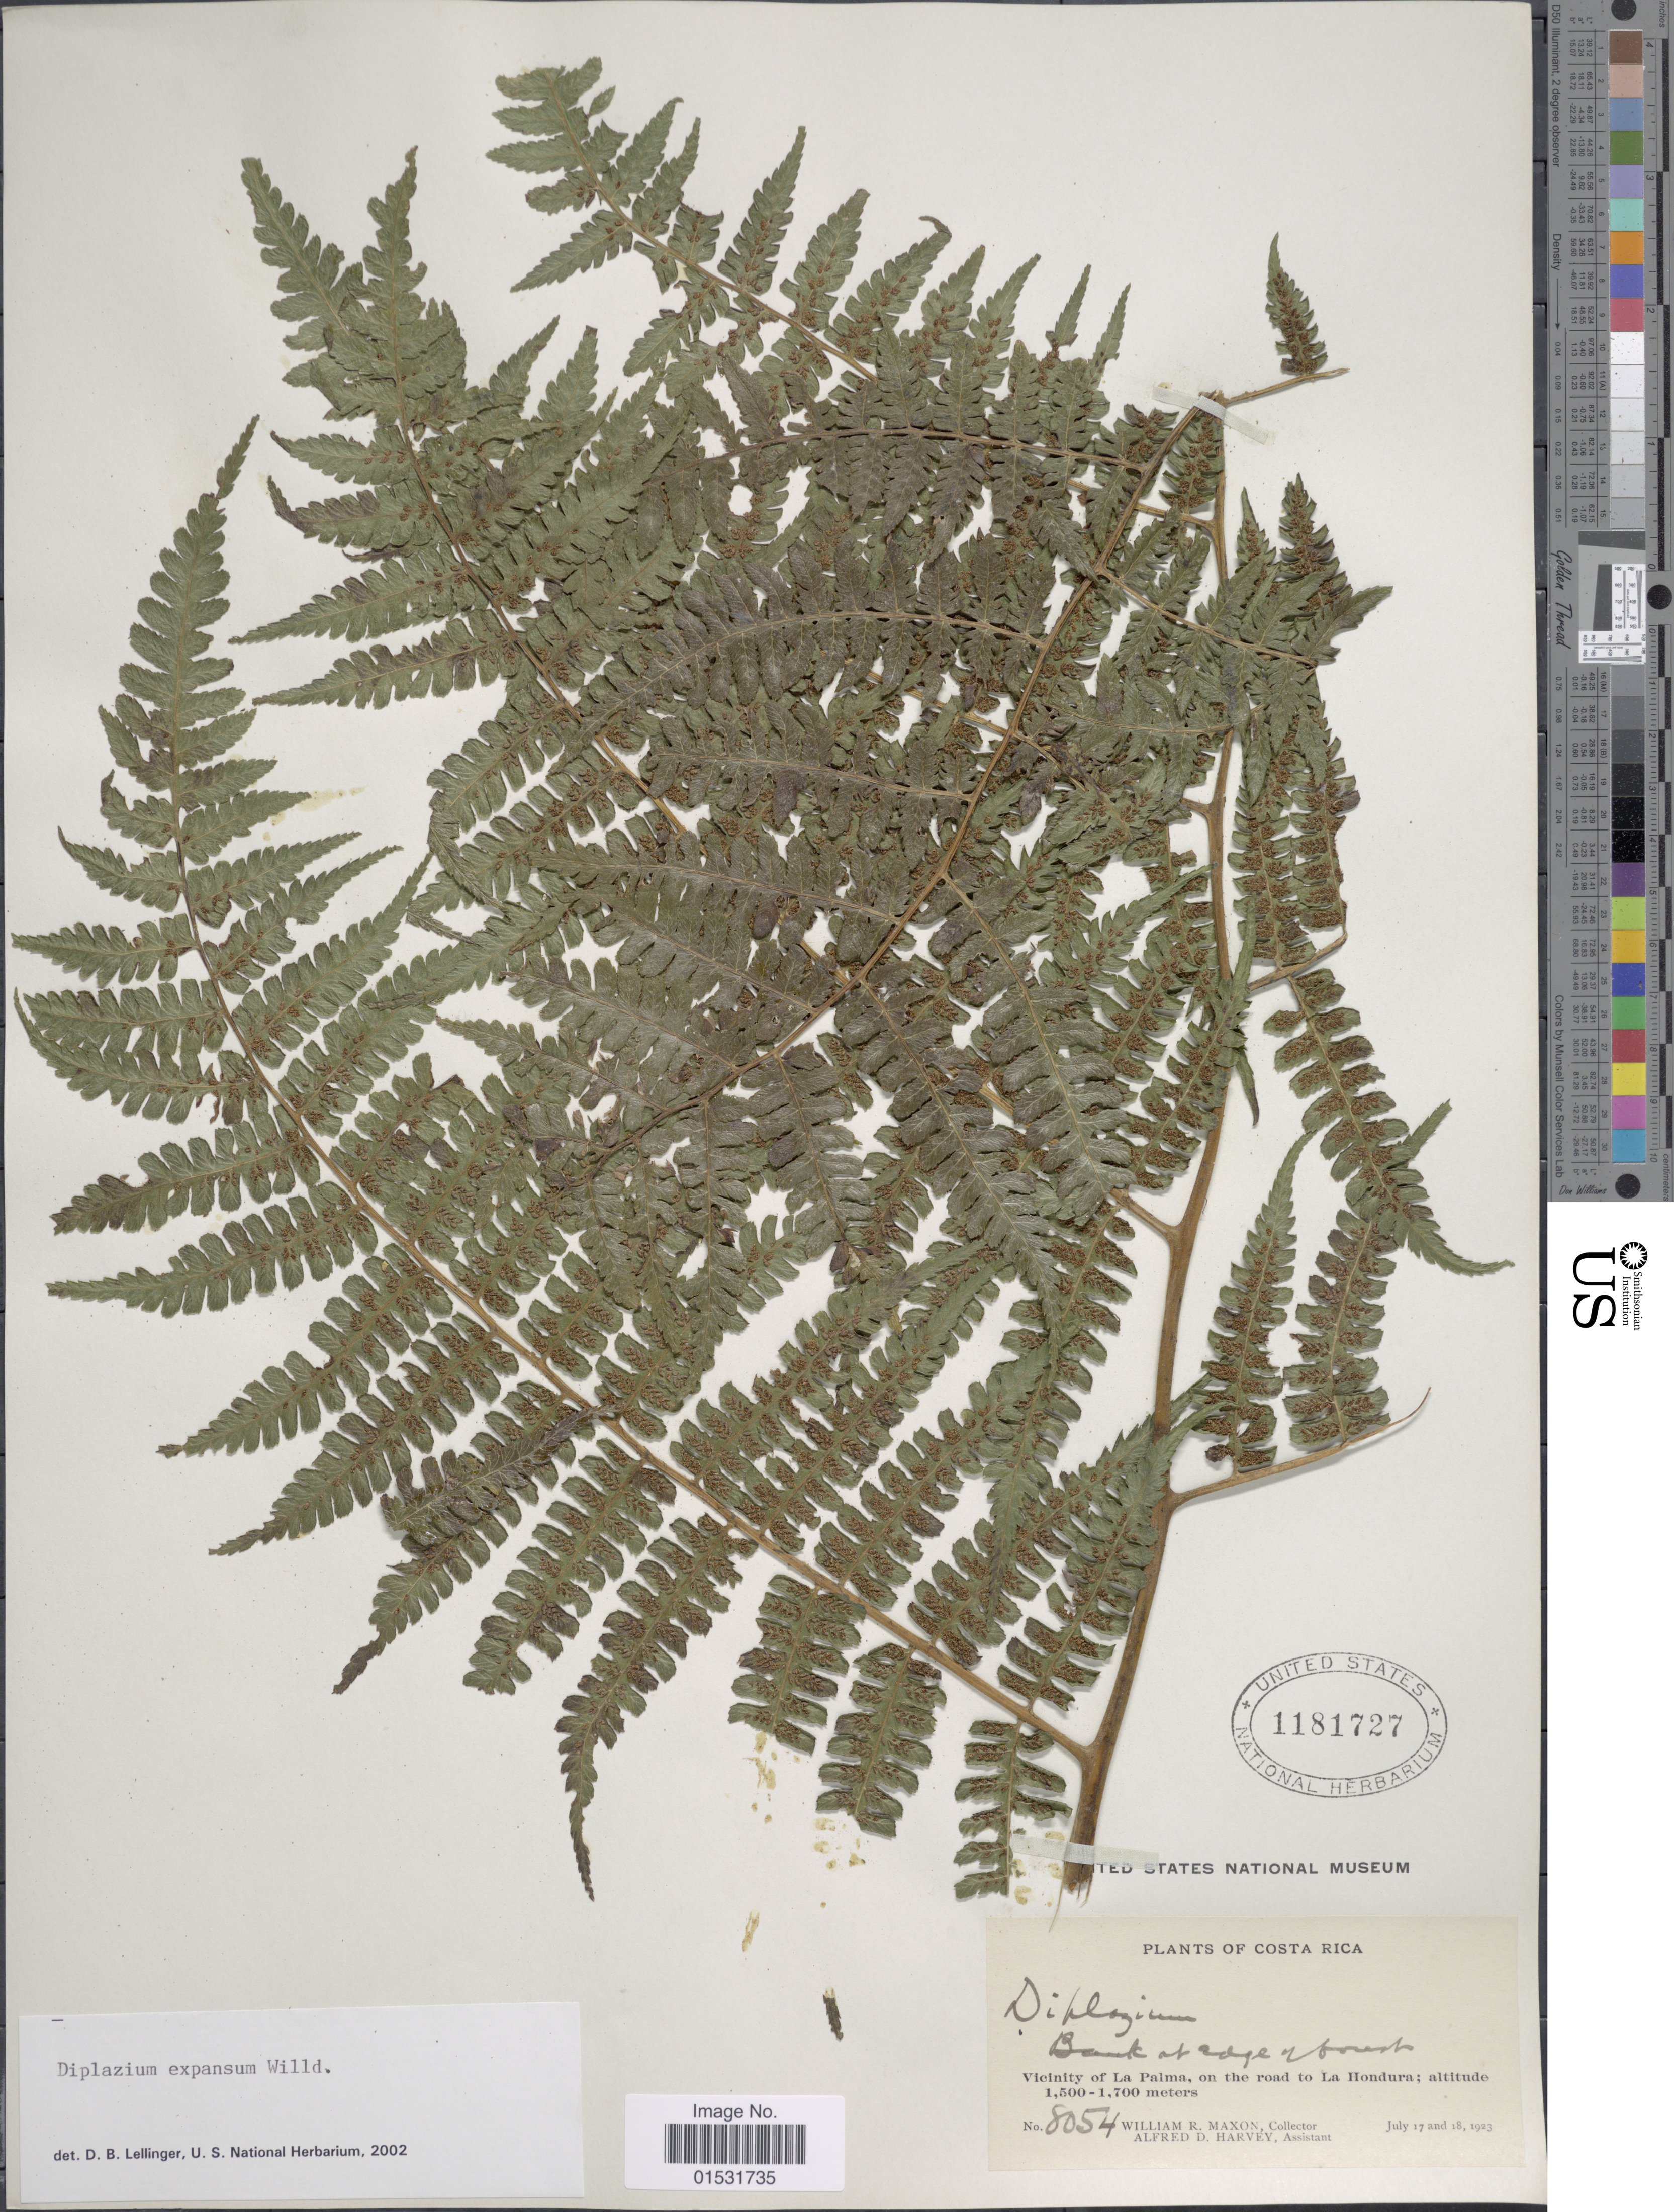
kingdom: Plantae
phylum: Tracheophyta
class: Polypodiopsida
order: Polypodiales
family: Athyriaceae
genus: Diplazium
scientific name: Diplazium expansum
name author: Willd.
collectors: W. R. Maxon & A. D. Harvey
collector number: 8054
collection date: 1923-07-17/1923-07-18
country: Costa Rica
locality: Vicinity of La Palma, on the road to La Hondura.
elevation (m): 1500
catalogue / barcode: US 1181727